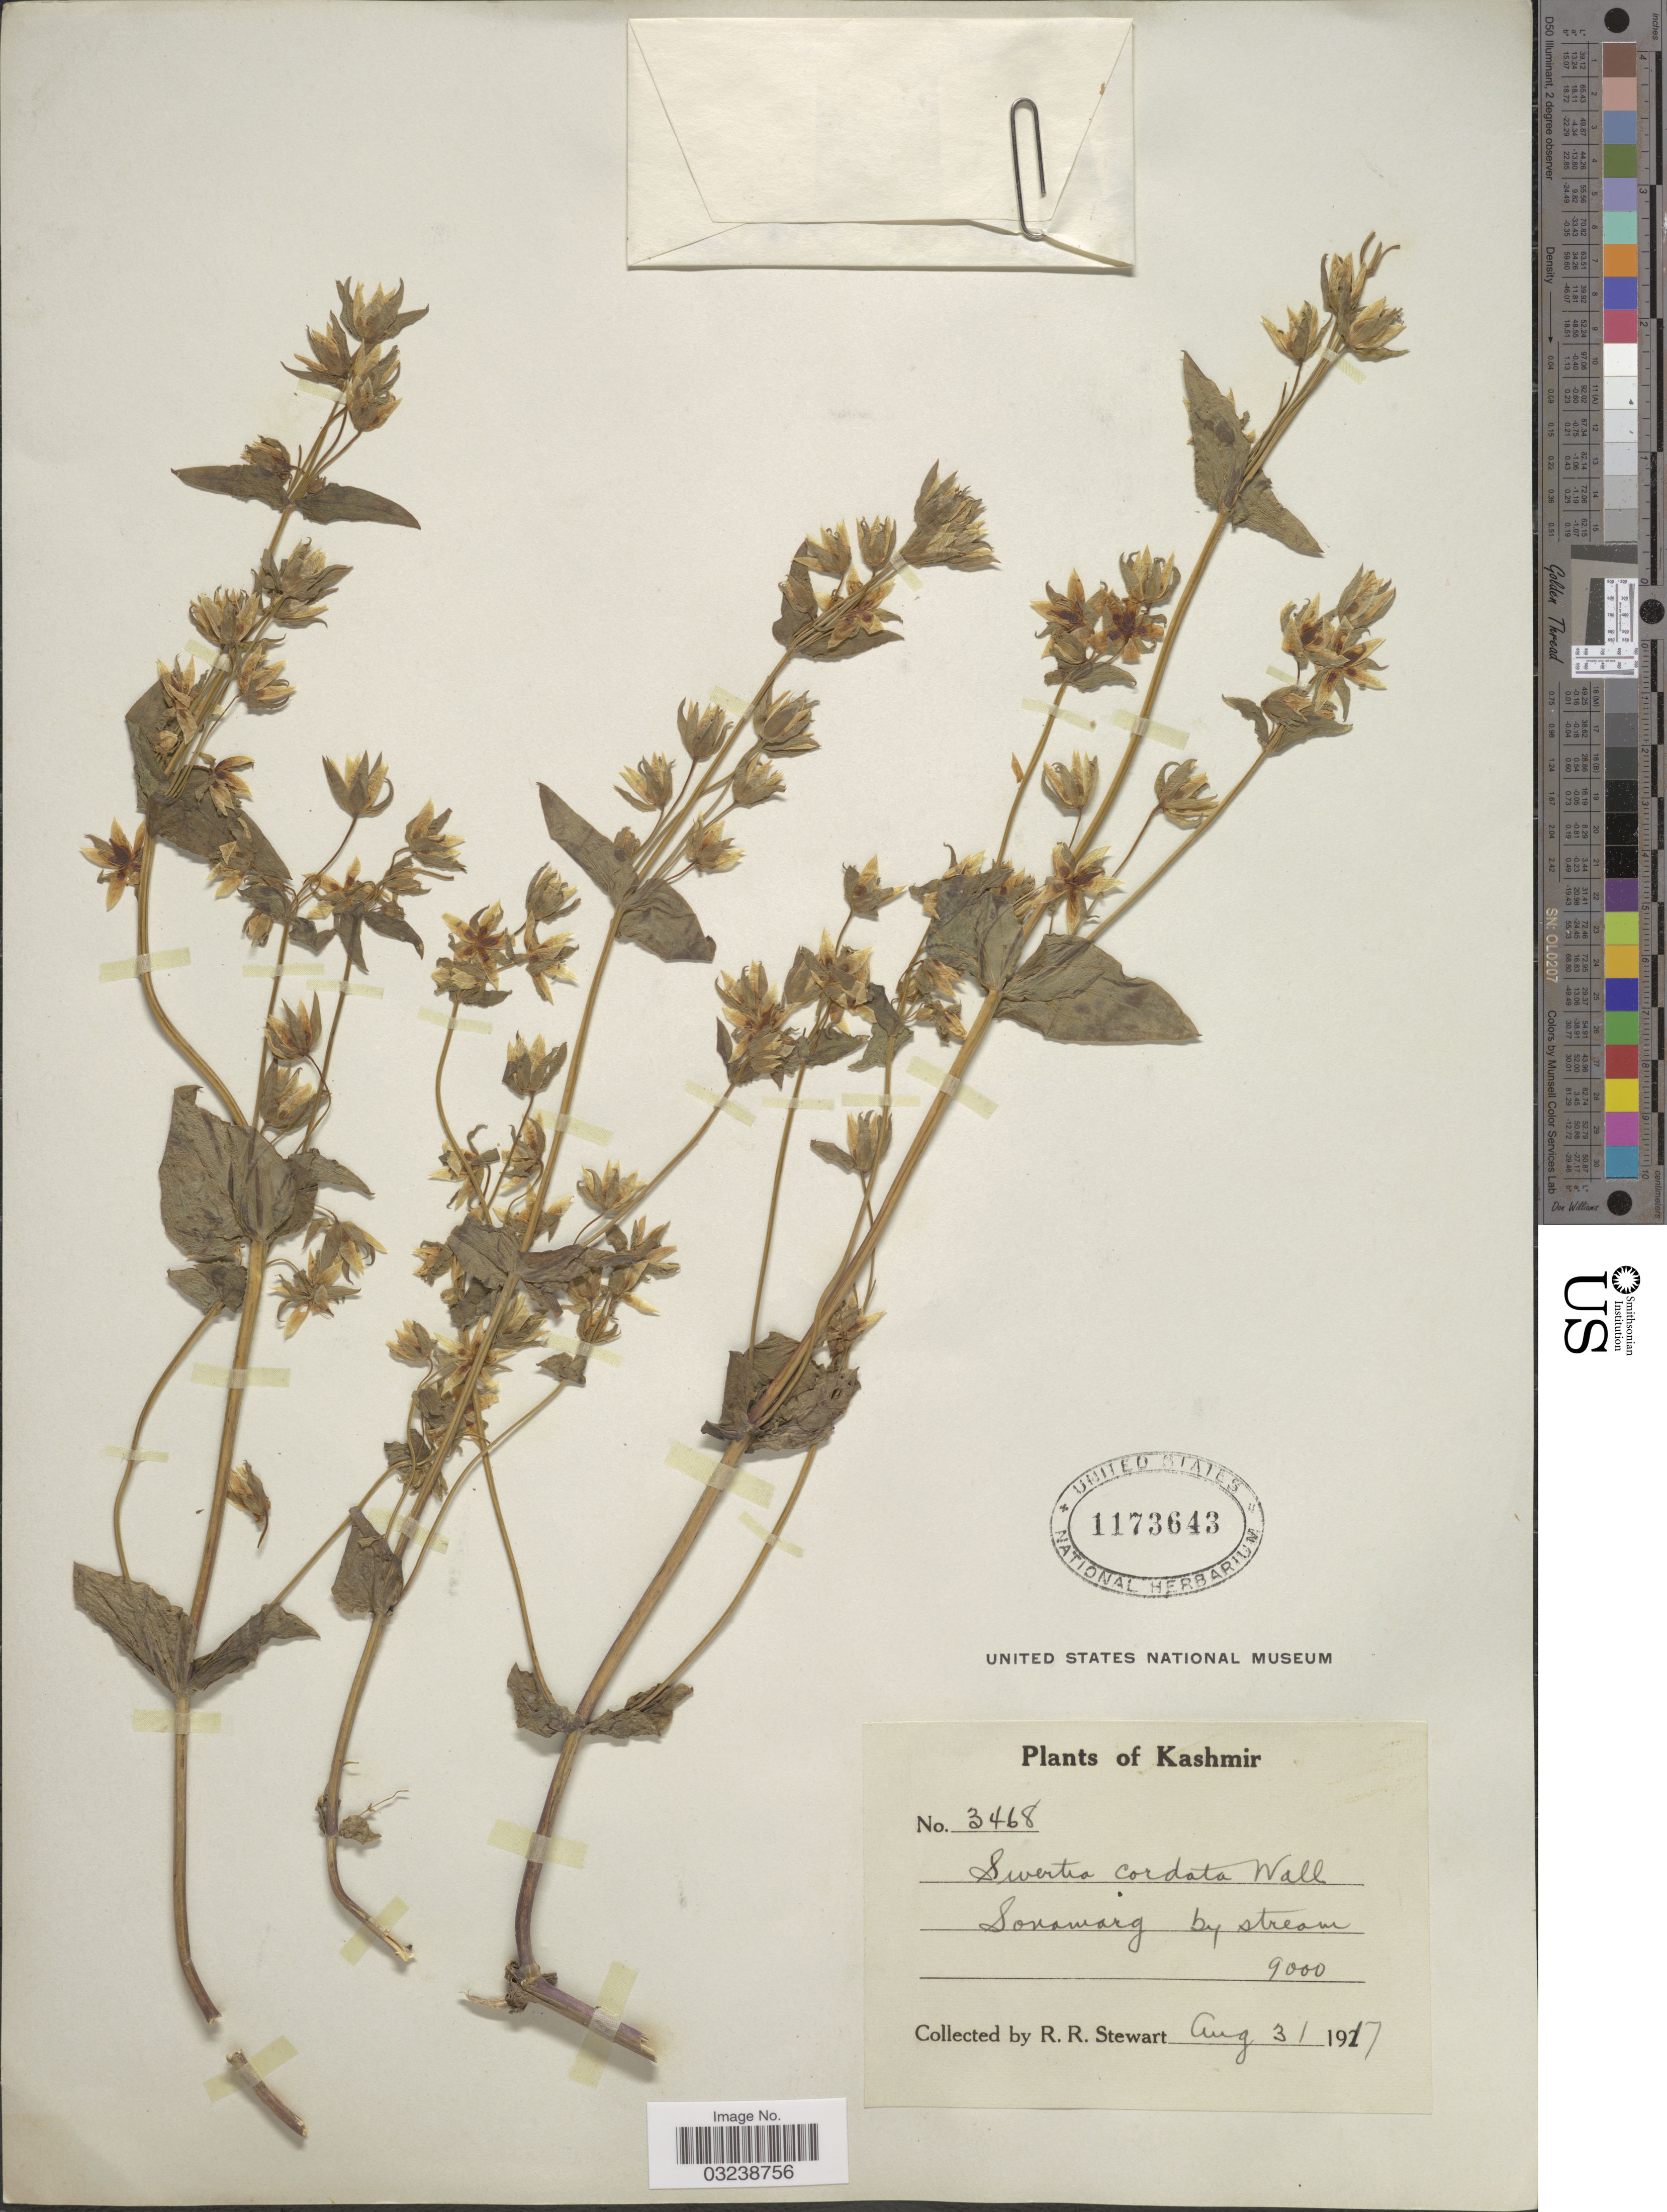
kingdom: Plantae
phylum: Tracheophyta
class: Magnoliopsida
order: Gentianales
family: Gentianaceae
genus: Swertia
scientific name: Swertia cordata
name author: (Wall. ex G. Don) C.B. Clarke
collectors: R. Stewart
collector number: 3468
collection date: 1917-08-31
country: India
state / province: Jammu and Kashmir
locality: Kashmir. Sonamarg by stream.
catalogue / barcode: US 1173643